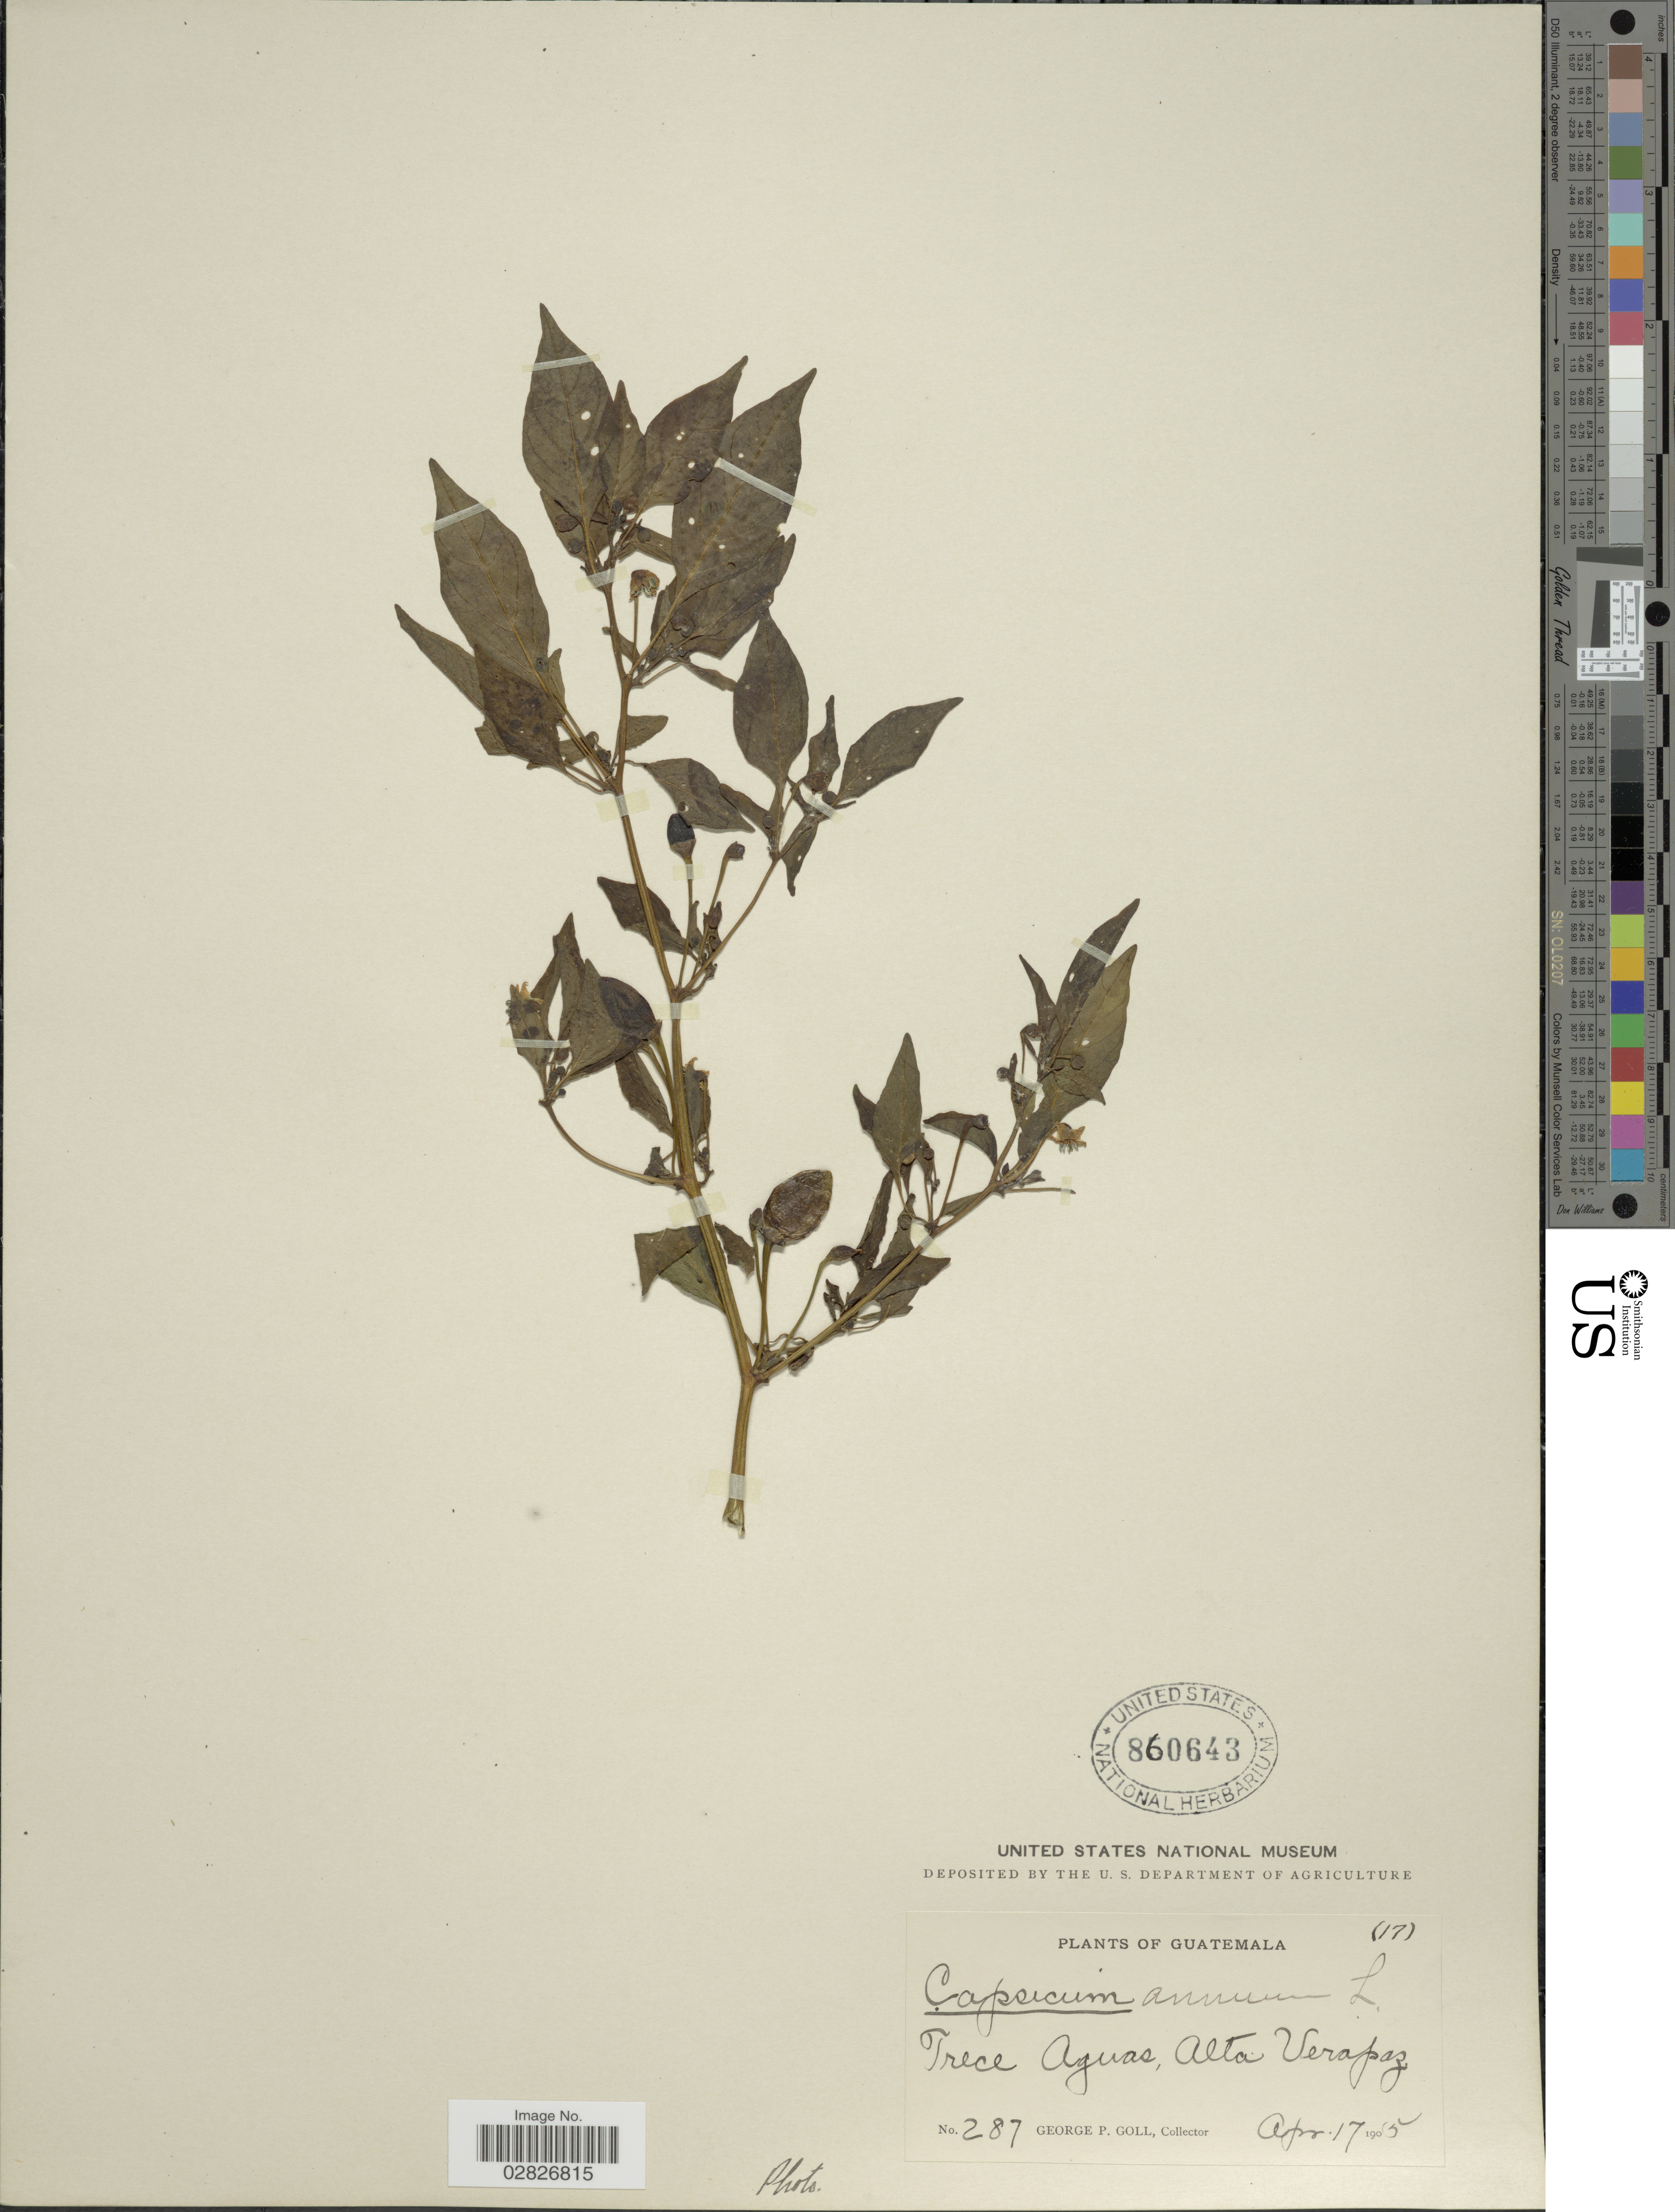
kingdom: Plantae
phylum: Tracheophyta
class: Magnoliopsida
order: Solanales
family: Solanaceae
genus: Capsicum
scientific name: Capsicum annuum 'Habanero'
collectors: G. P. Goll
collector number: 287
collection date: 1905-04-17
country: Guatemala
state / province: Alta Verapaz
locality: Trece Aguas.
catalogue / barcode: US 860643